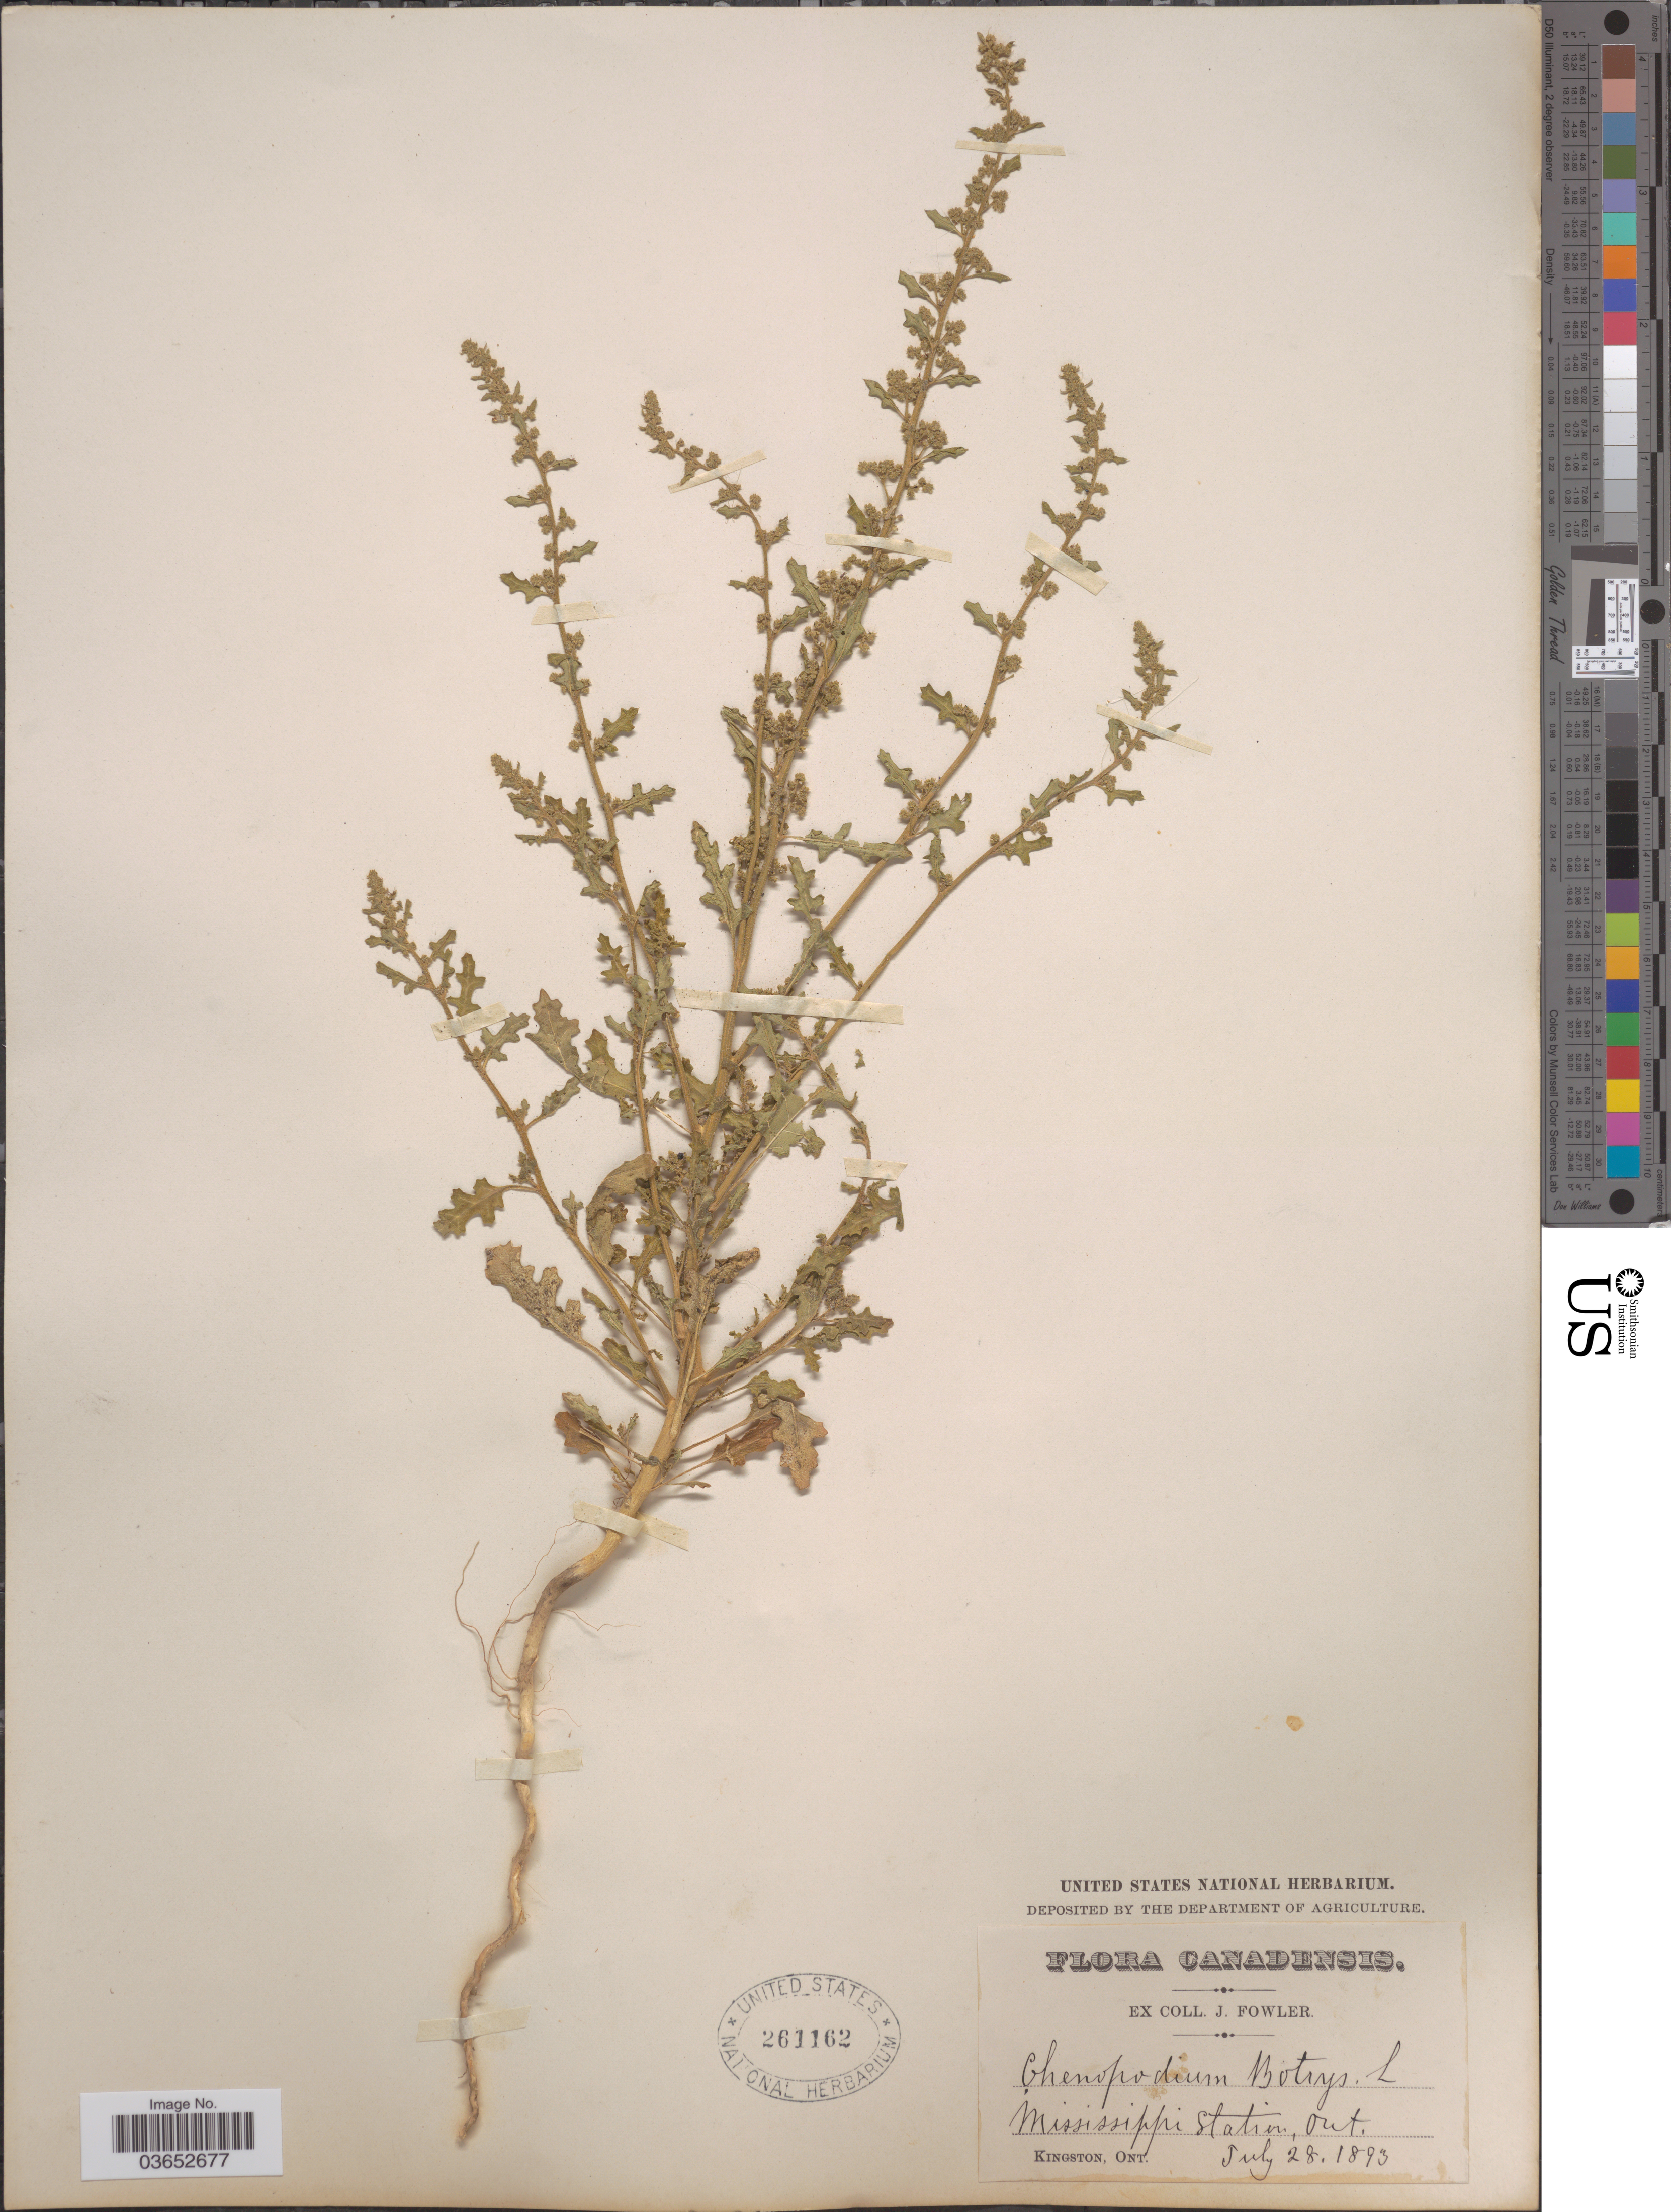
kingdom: Plantae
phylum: Tracheophyta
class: Magnoliopsida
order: Caryophyllales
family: Amaranthaceae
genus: Chenopodium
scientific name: Chenopodium botrys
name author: L.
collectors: J. Fowler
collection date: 1893-07-28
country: Canada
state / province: Ontario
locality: Mississippi Station.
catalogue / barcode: US 261162